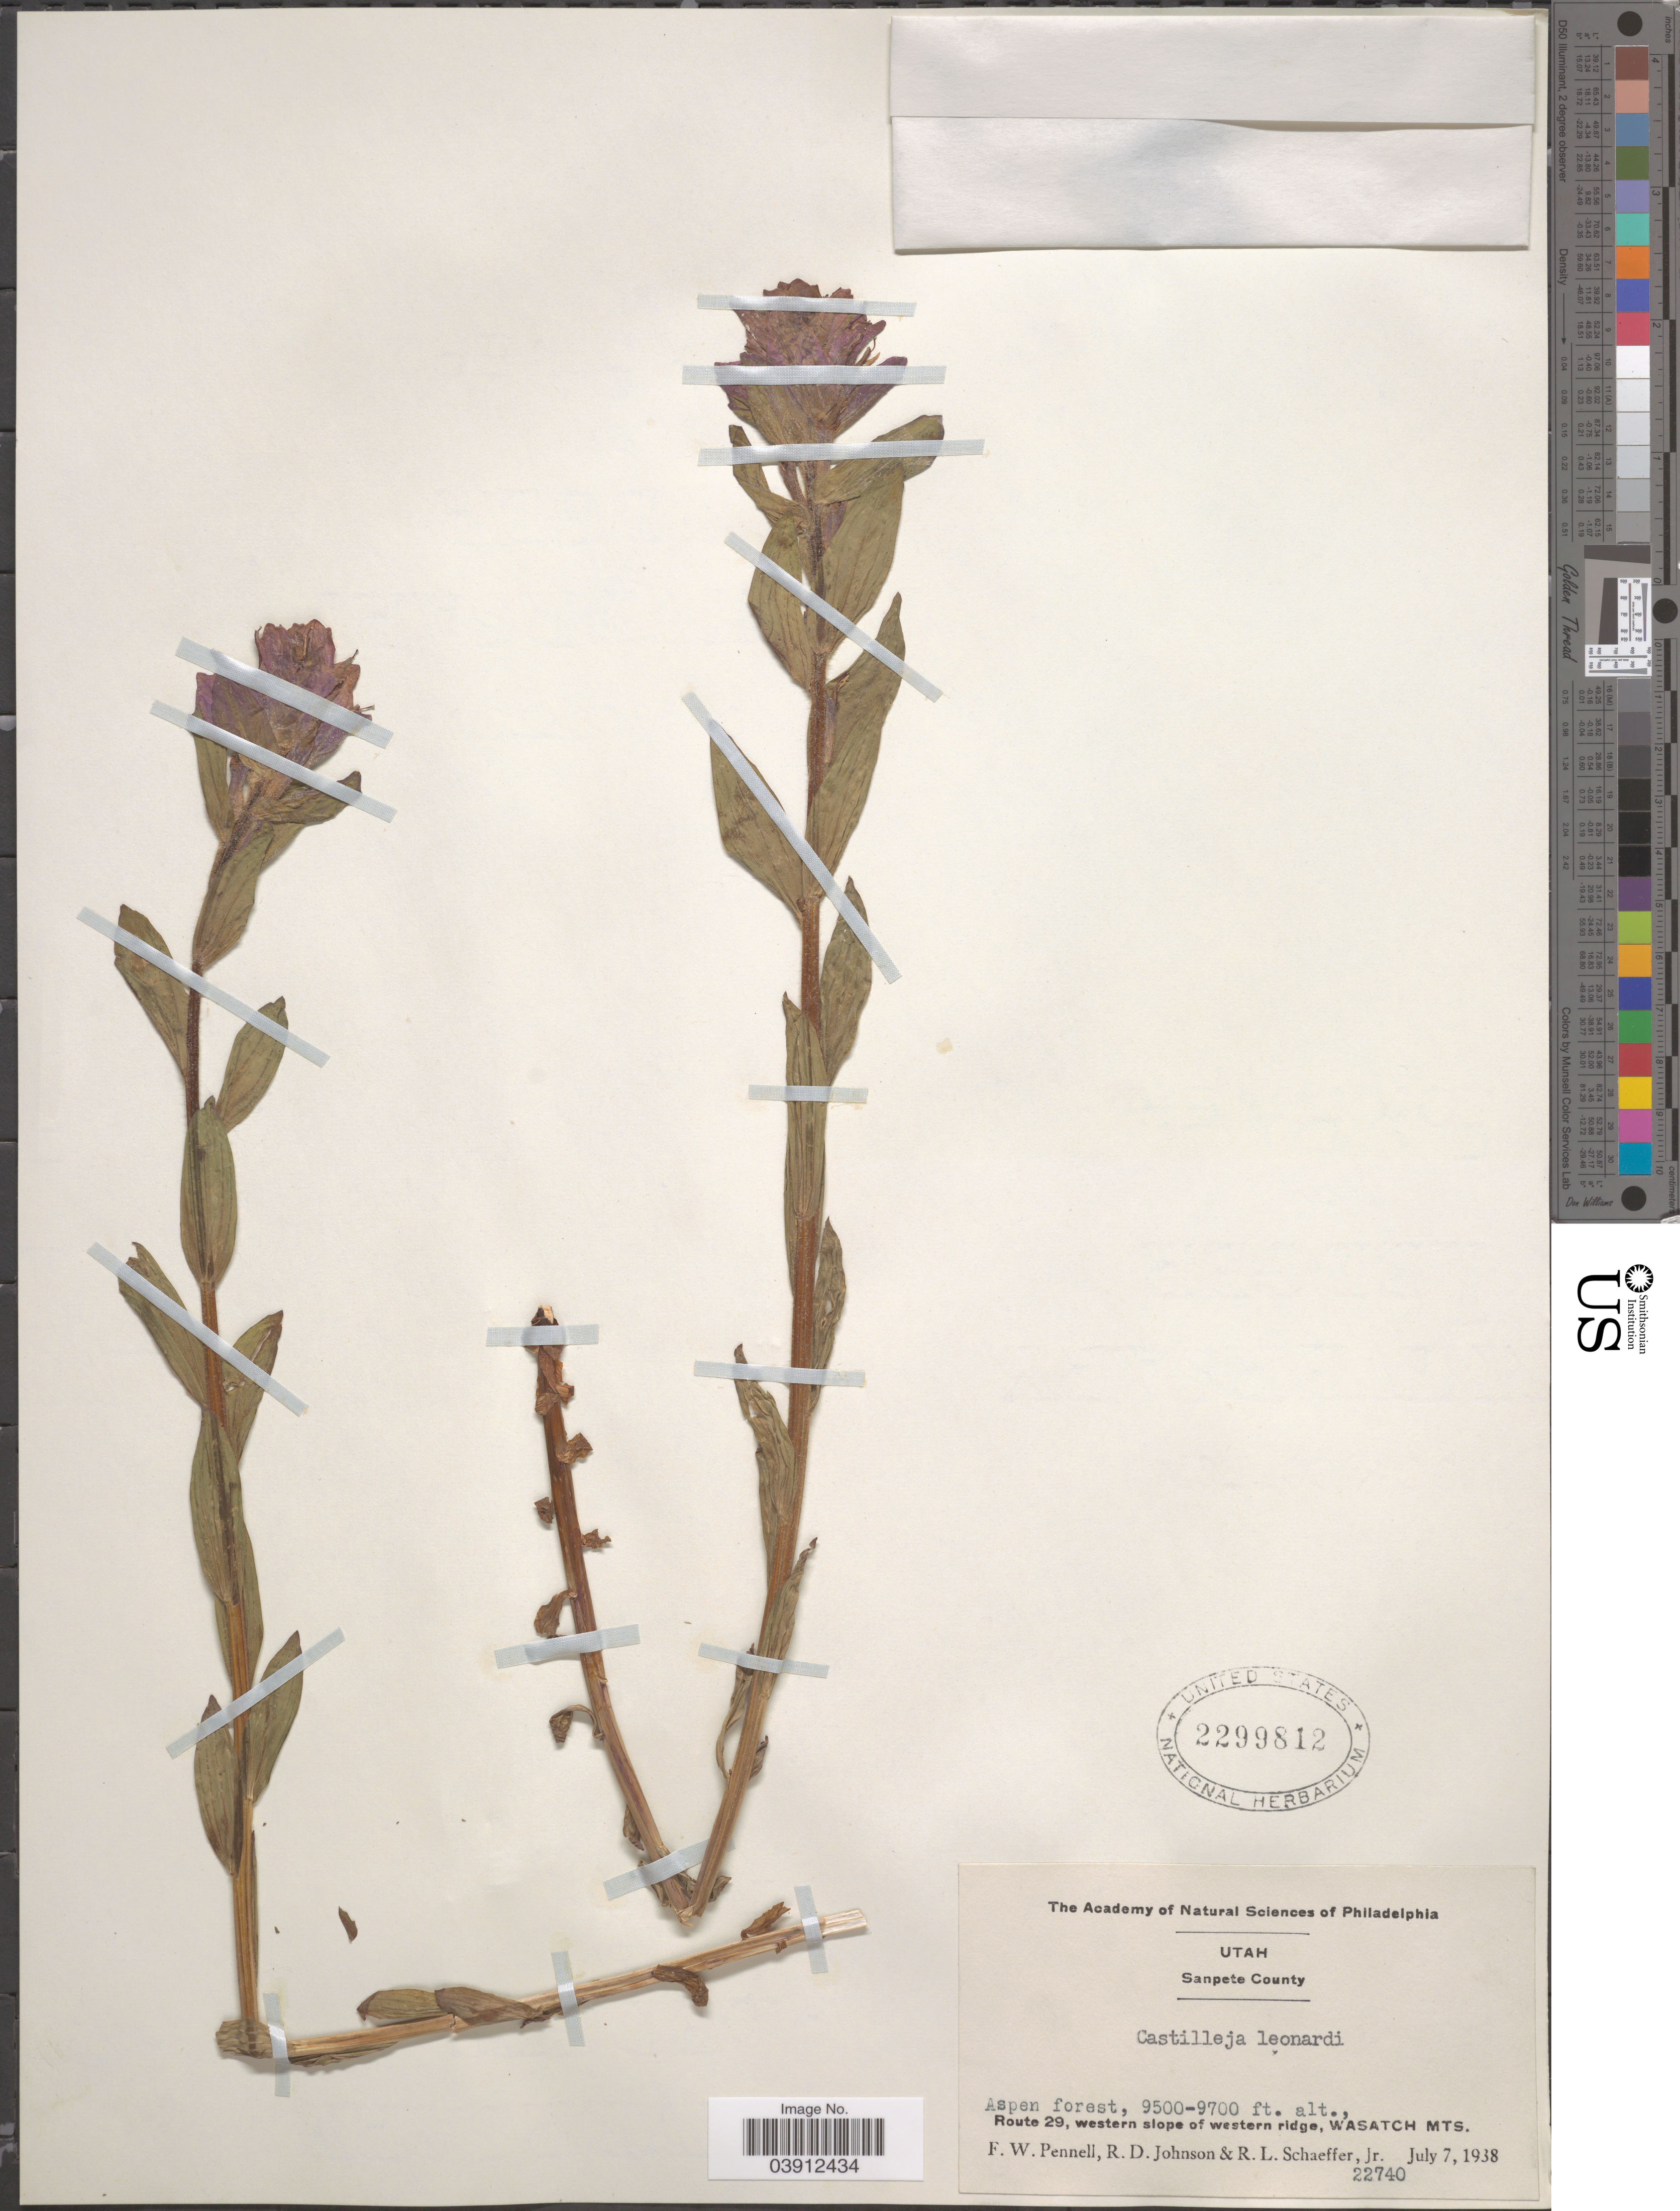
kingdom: Plantae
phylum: Tracheophyta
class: Magnoliopsida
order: Lamiales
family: Orobanchaceae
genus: Castilleja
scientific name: Castilleja leonardii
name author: Rydb.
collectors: F. W. Pennell, R. D. Johnson & R. L. Schaeffer Jr.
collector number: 22740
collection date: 1938-07-07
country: United States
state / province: Utah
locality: Sanpete County. Aspen forest, Route 29, western slope of western ridge, Wasatch Mts.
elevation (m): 2896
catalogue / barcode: US 2299812